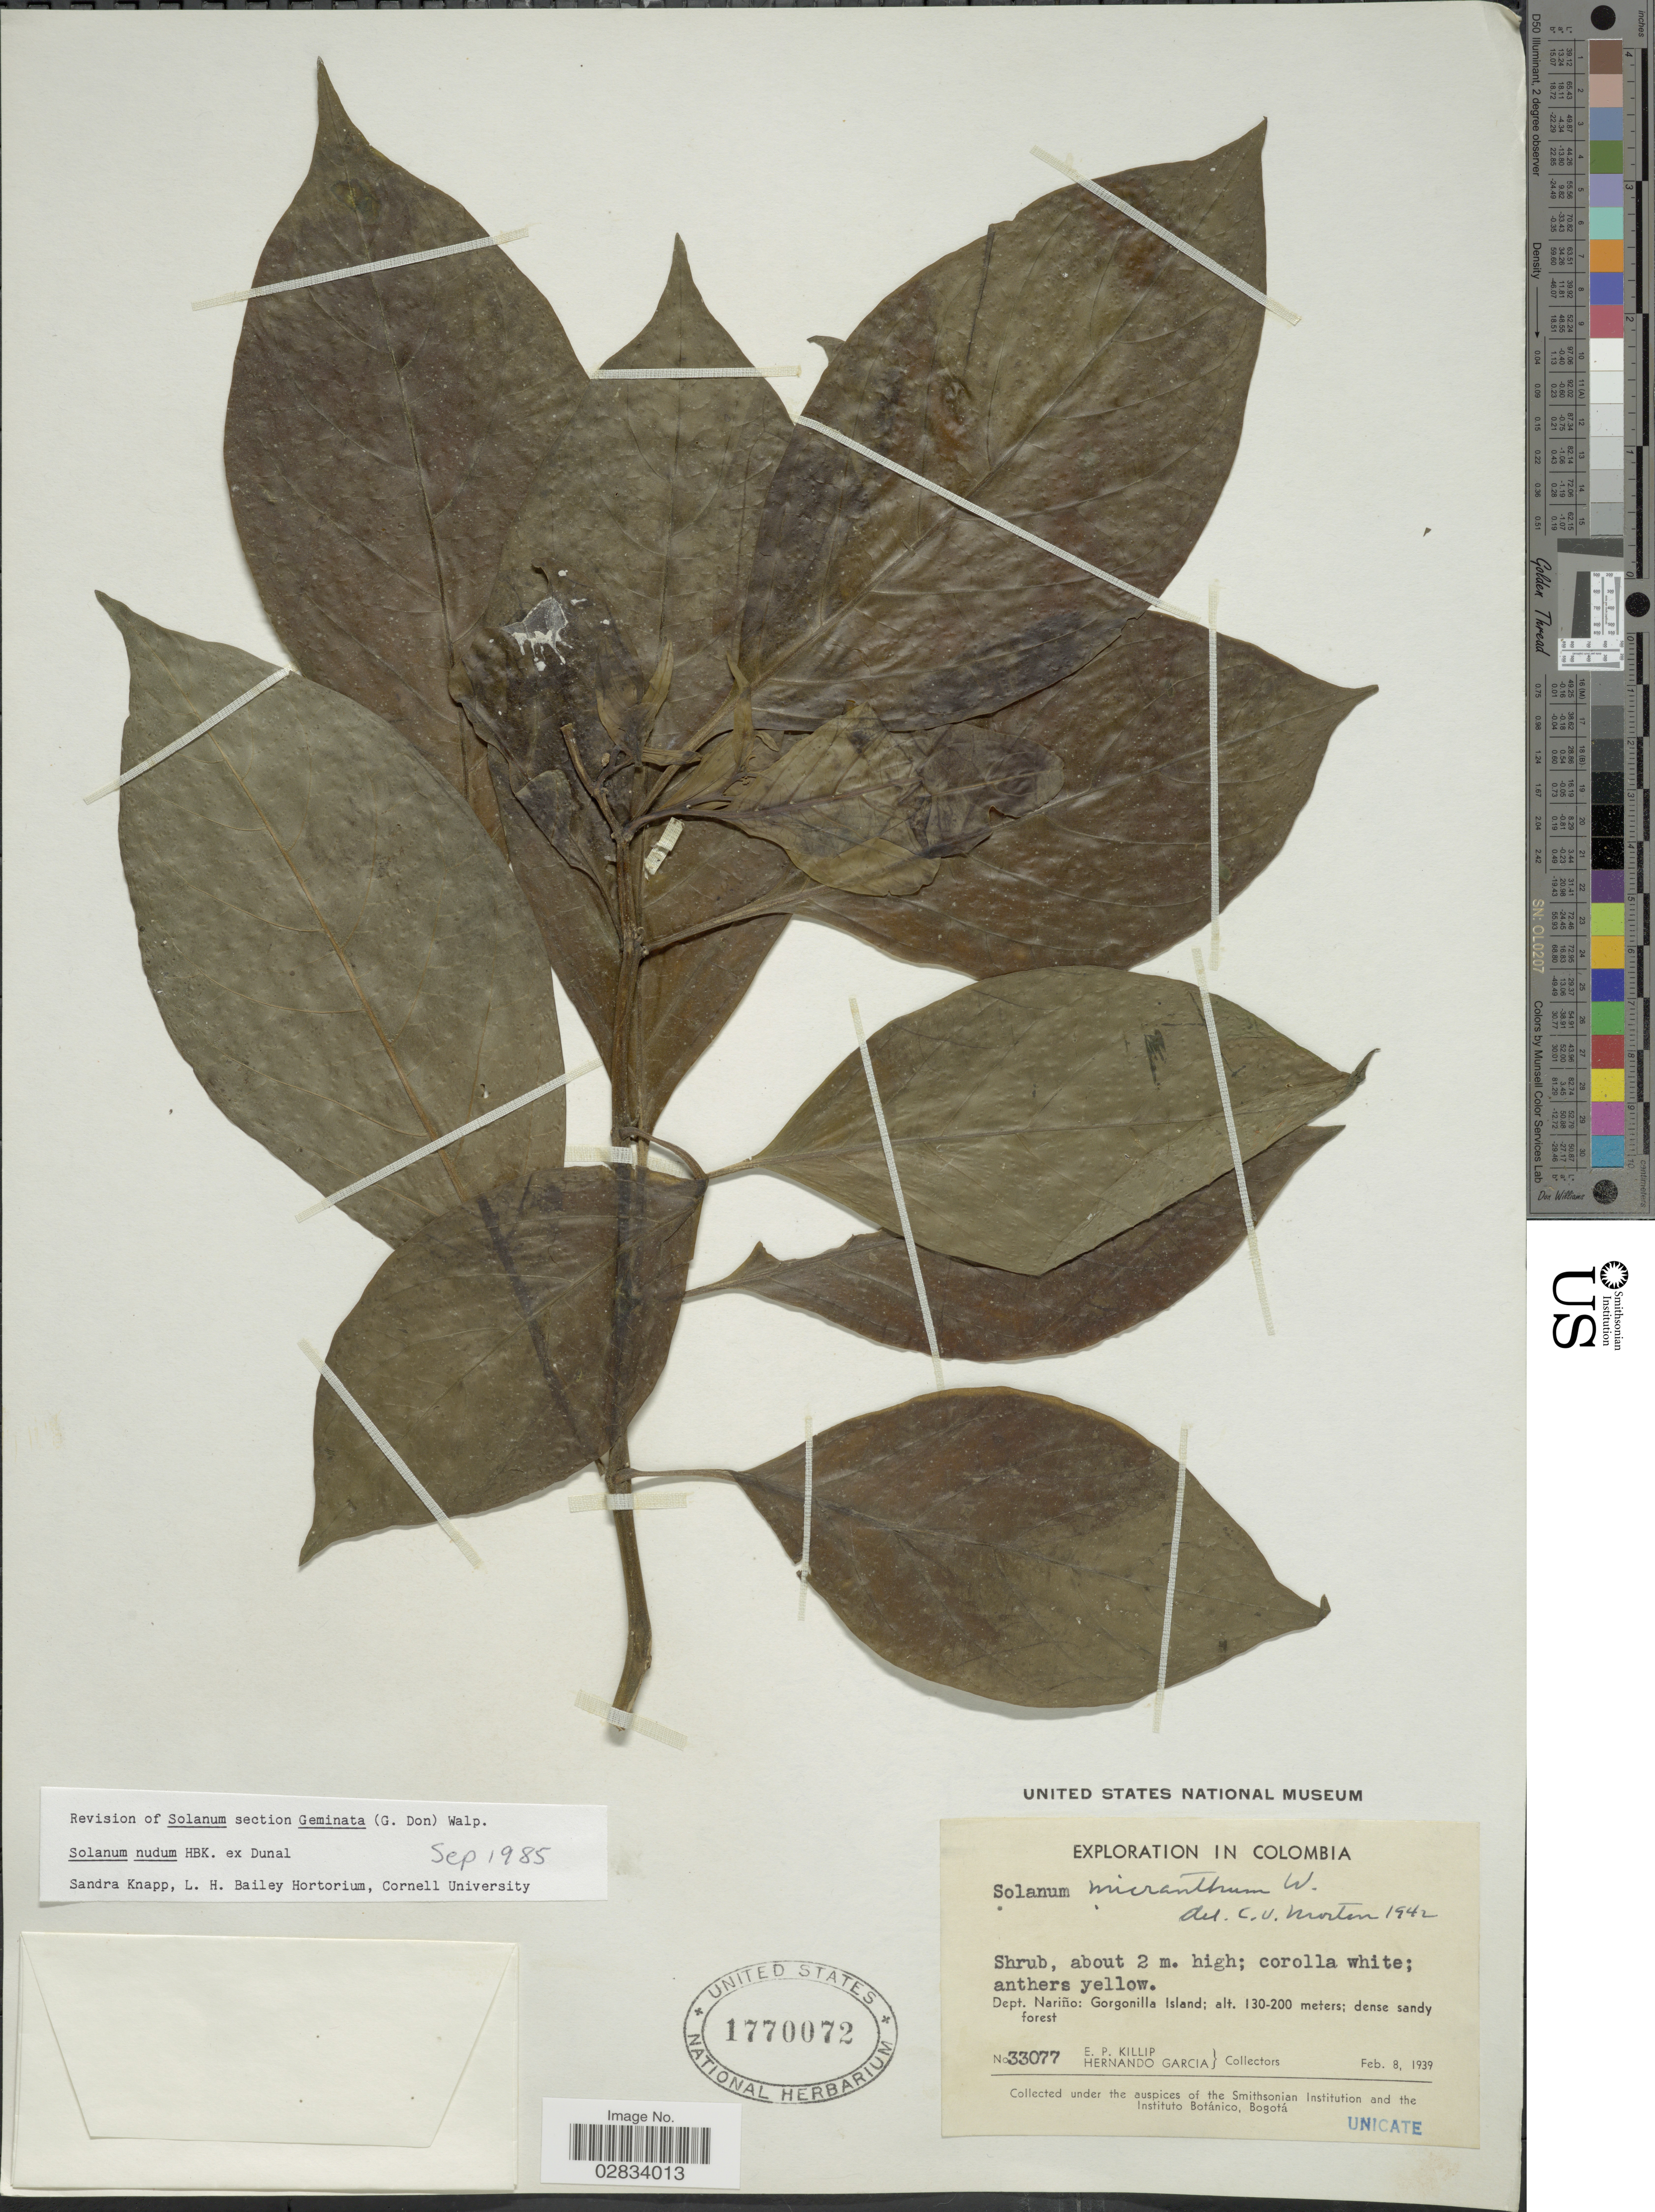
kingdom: Plantae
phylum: Tracheophyta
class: Magnoliopsida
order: Solanales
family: Solanaceae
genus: Solanum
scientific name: Solanum nudum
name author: Dunal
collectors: E. P. Killip & H. Garcia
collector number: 33077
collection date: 1939-02-08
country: Colombia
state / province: Nariño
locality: Dept. Nariño: Gorgonilla Island.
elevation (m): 130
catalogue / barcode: US 1770072